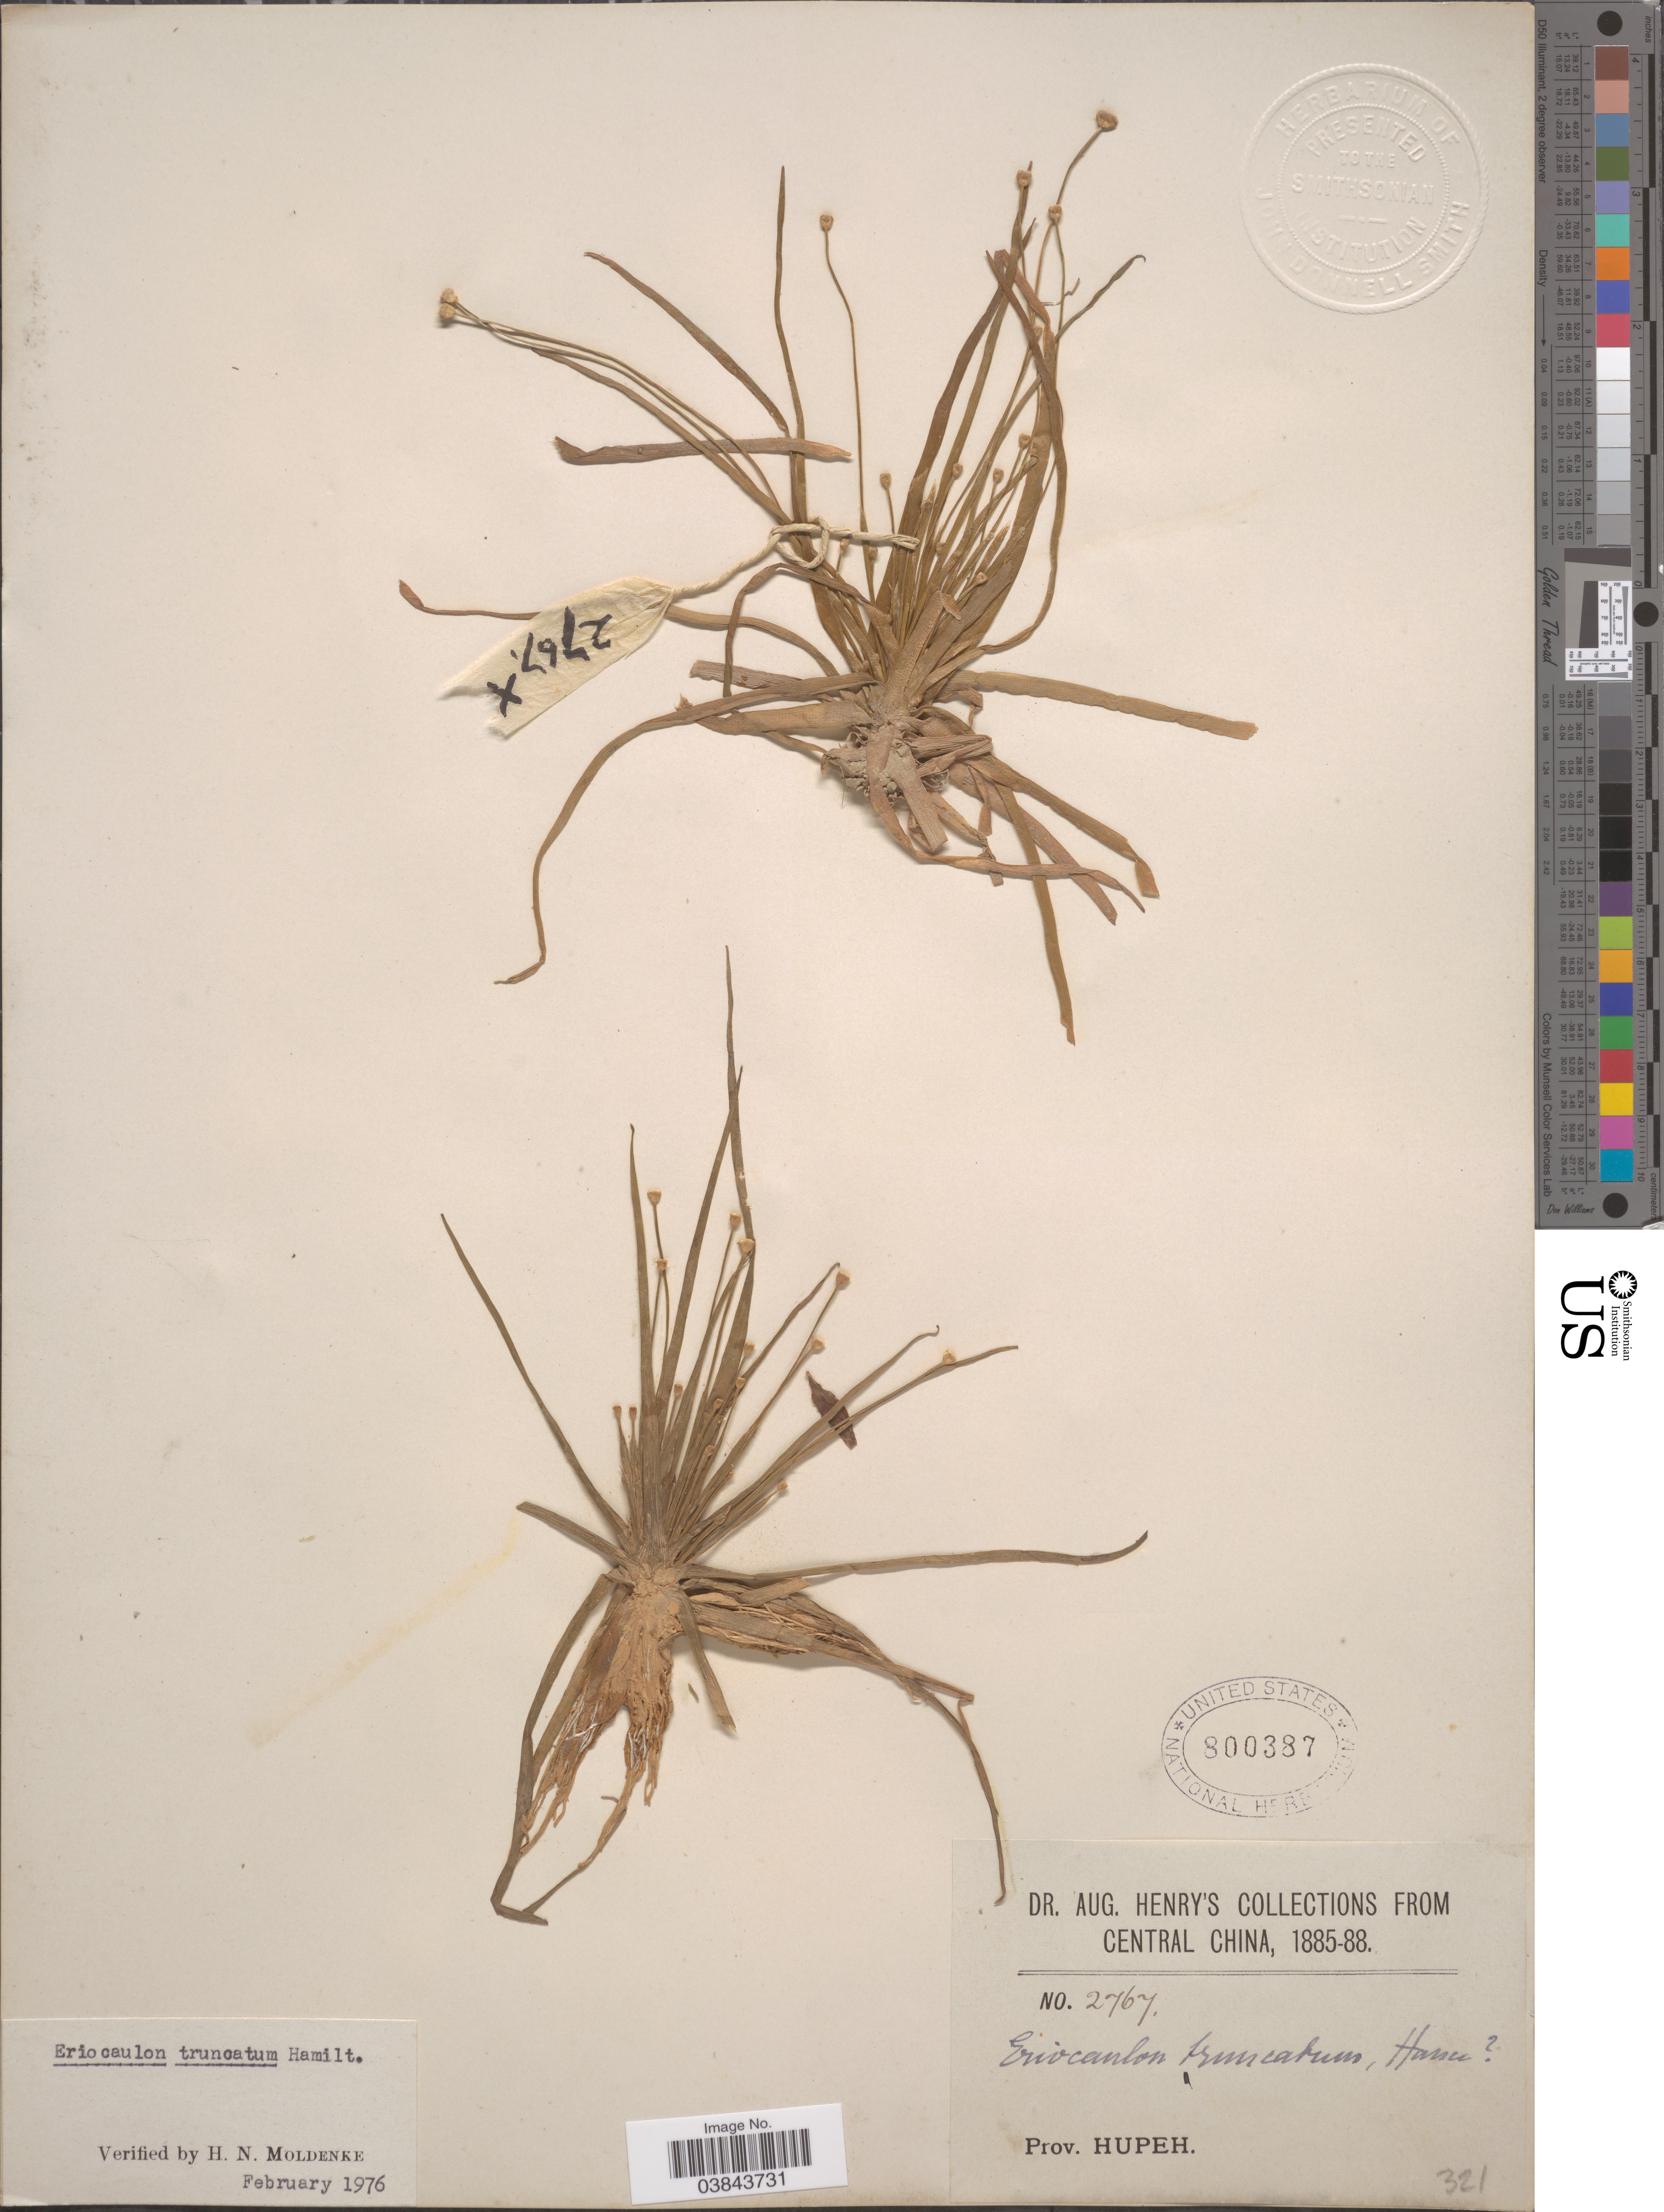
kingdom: Plantae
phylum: Tracheophyta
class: Liliopsida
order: Poales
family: Eriocaulaceae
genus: Eriocaulon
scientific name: Eriocaulon truncatum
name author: Buch.-Ham. ex Mart.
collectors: A. Henry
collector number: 2767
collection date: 1885/1888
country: China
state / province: Hubei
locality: Prov. Hupeh.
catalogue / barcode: US 800387